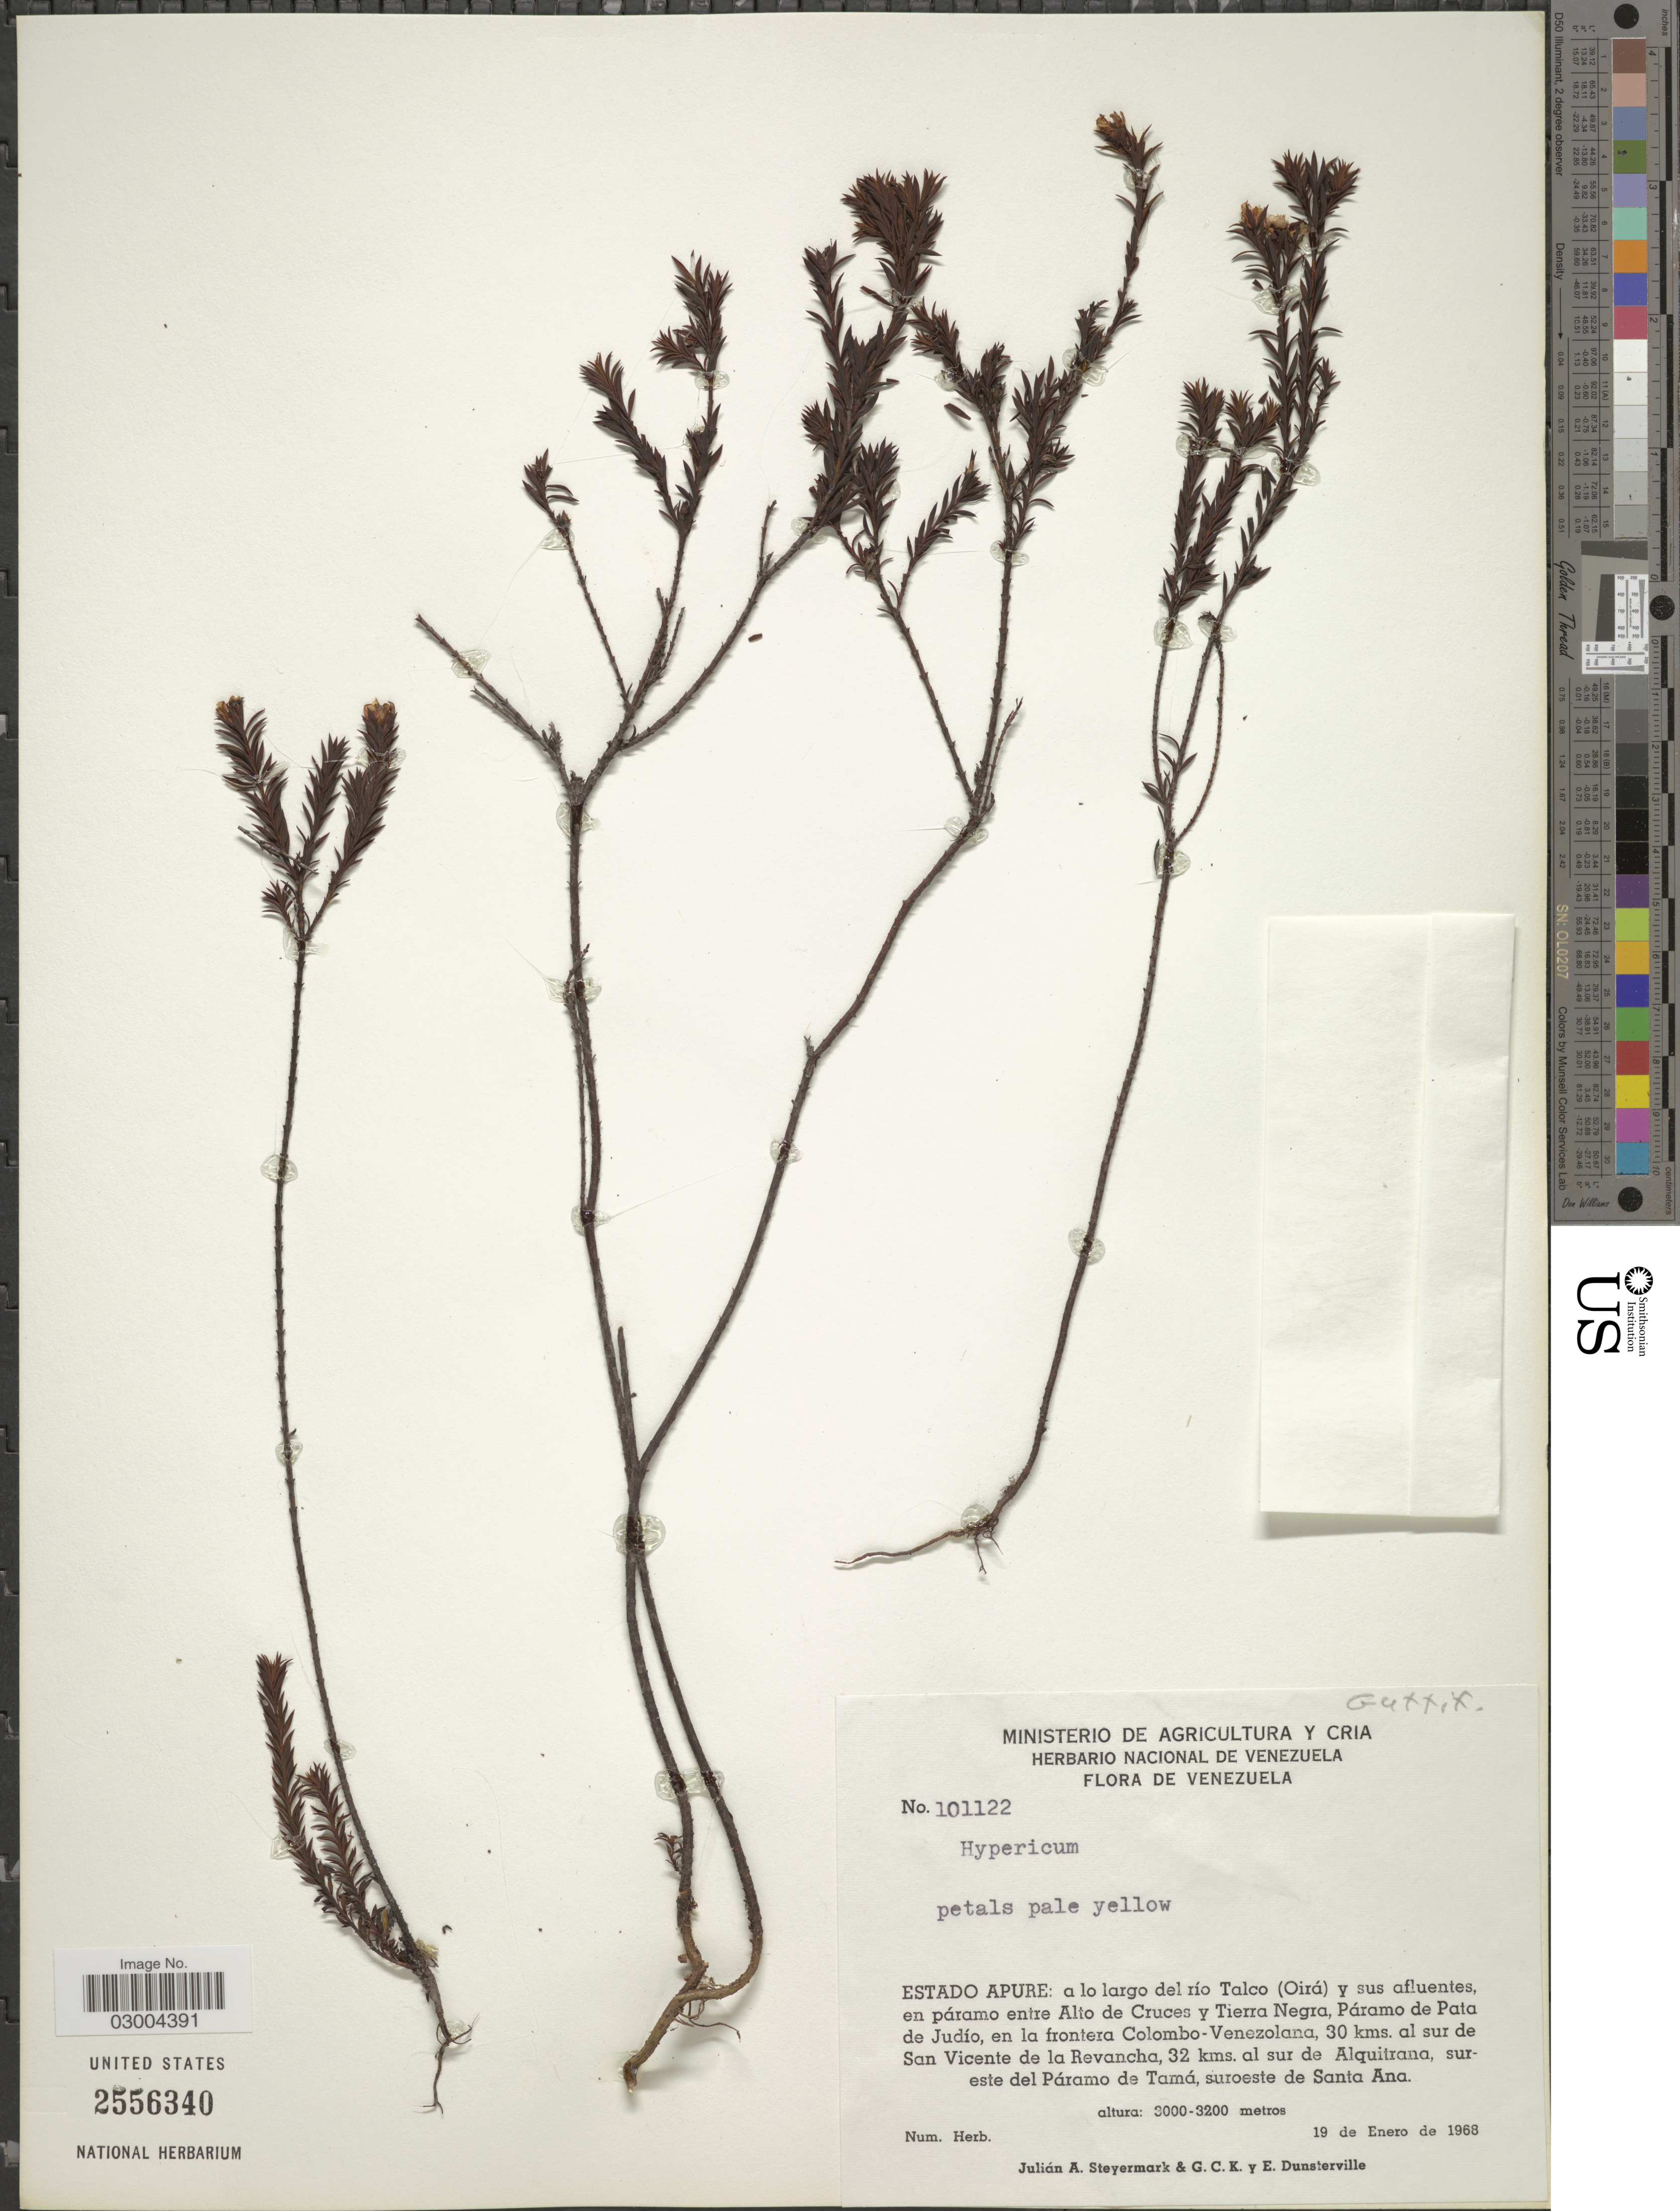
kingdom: Plantae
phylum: Tracheophyta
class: Magnoliopsida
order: Malpighiales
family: Hypericaceae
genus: Hypericum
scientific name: Hypericum sp.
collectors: J. Steyermark, G. C. K. Dunsterville & E. Dunsterville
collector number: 101122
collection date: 1968-01-19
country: Venezuela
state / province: Apure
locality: Estado Apure: a lo largo del río Talco (Oirá) y sus afluentes, en páramo entre Alto de Cruces y Tierra Negra, Páramo de Pata de Judío, en la frontera Colombo-Venezolana, 30 kms. al sur de San Vicente de la Revancha, 32 kms. al sur de Alquitrana, sureste del Páramo de Tamá, suroeste de Santa Ana.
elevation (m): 3000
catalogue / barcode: US 2556340